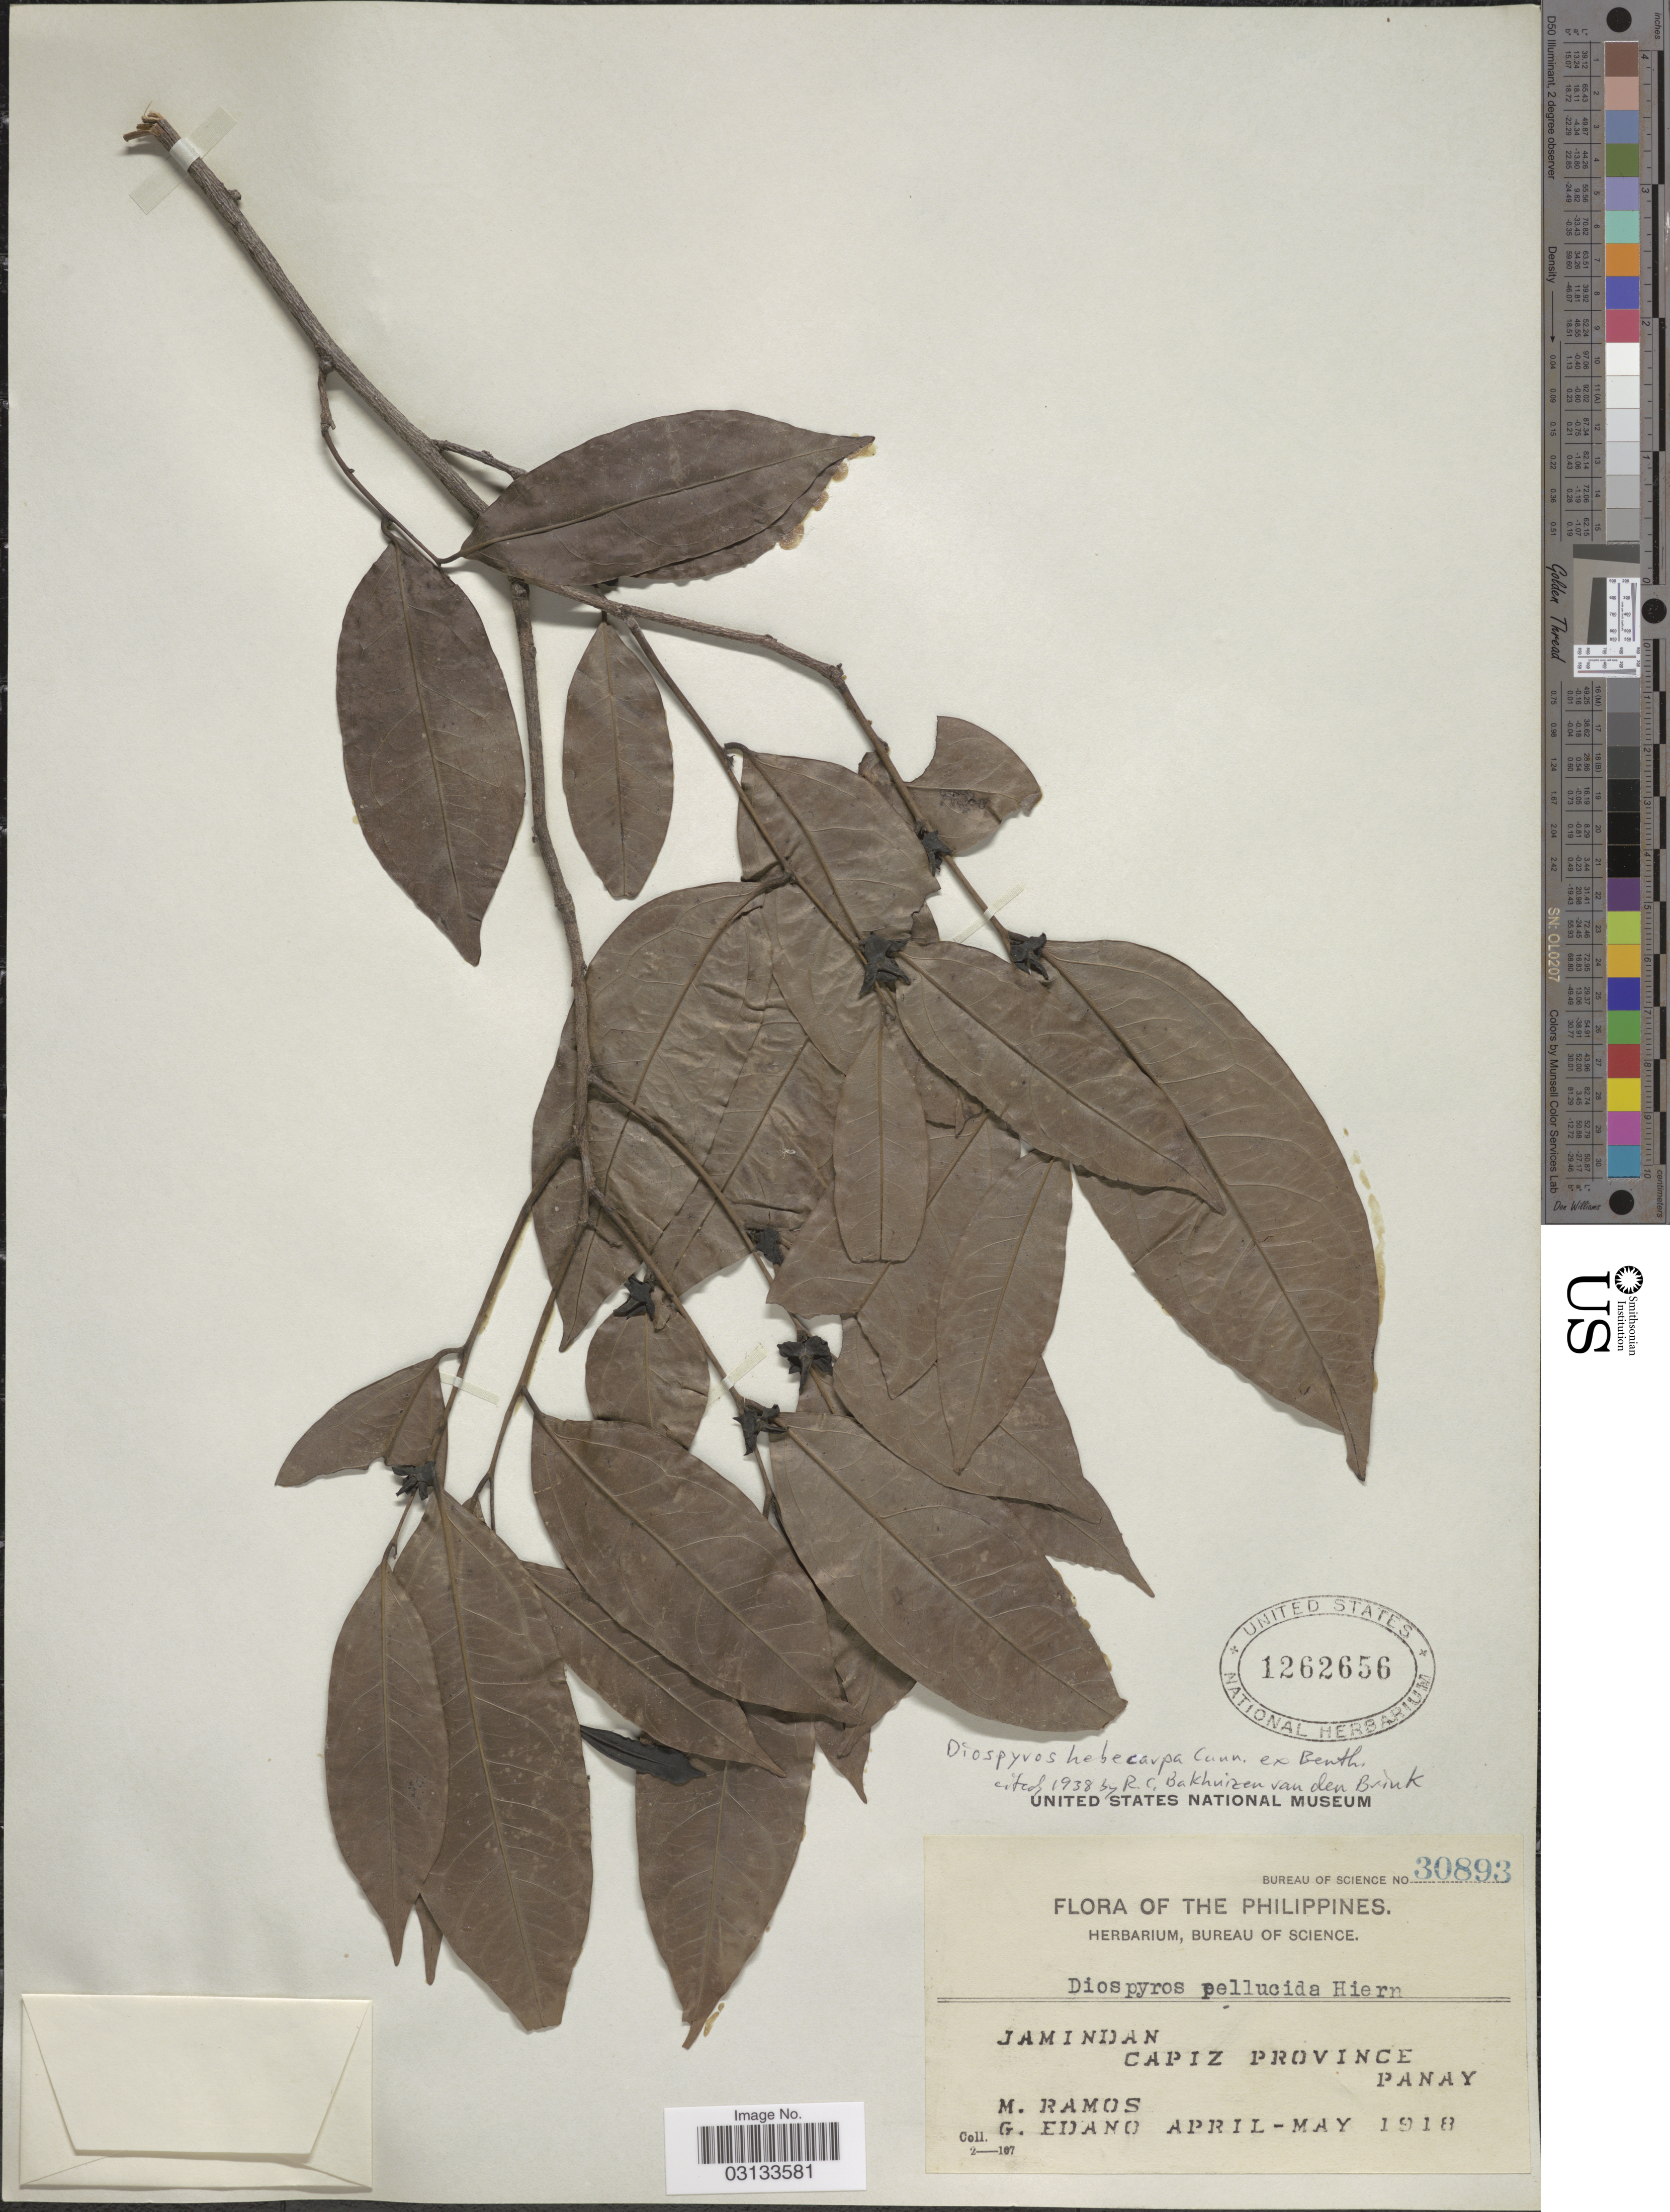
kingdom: Plantae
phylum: Tracheophyta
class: Magnoliopsida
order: Ericales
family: Ebenaceae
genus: Diospyros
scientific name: Diospyros hebecarpa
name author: Cunn. ex Benth.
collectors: M. Ramos & G. Edaño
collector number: Bureau of Science 30893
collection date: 1918-04/1918-05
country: Philippines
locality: Jamindan, Capiz Province, Panay.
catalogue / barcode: US 1262656